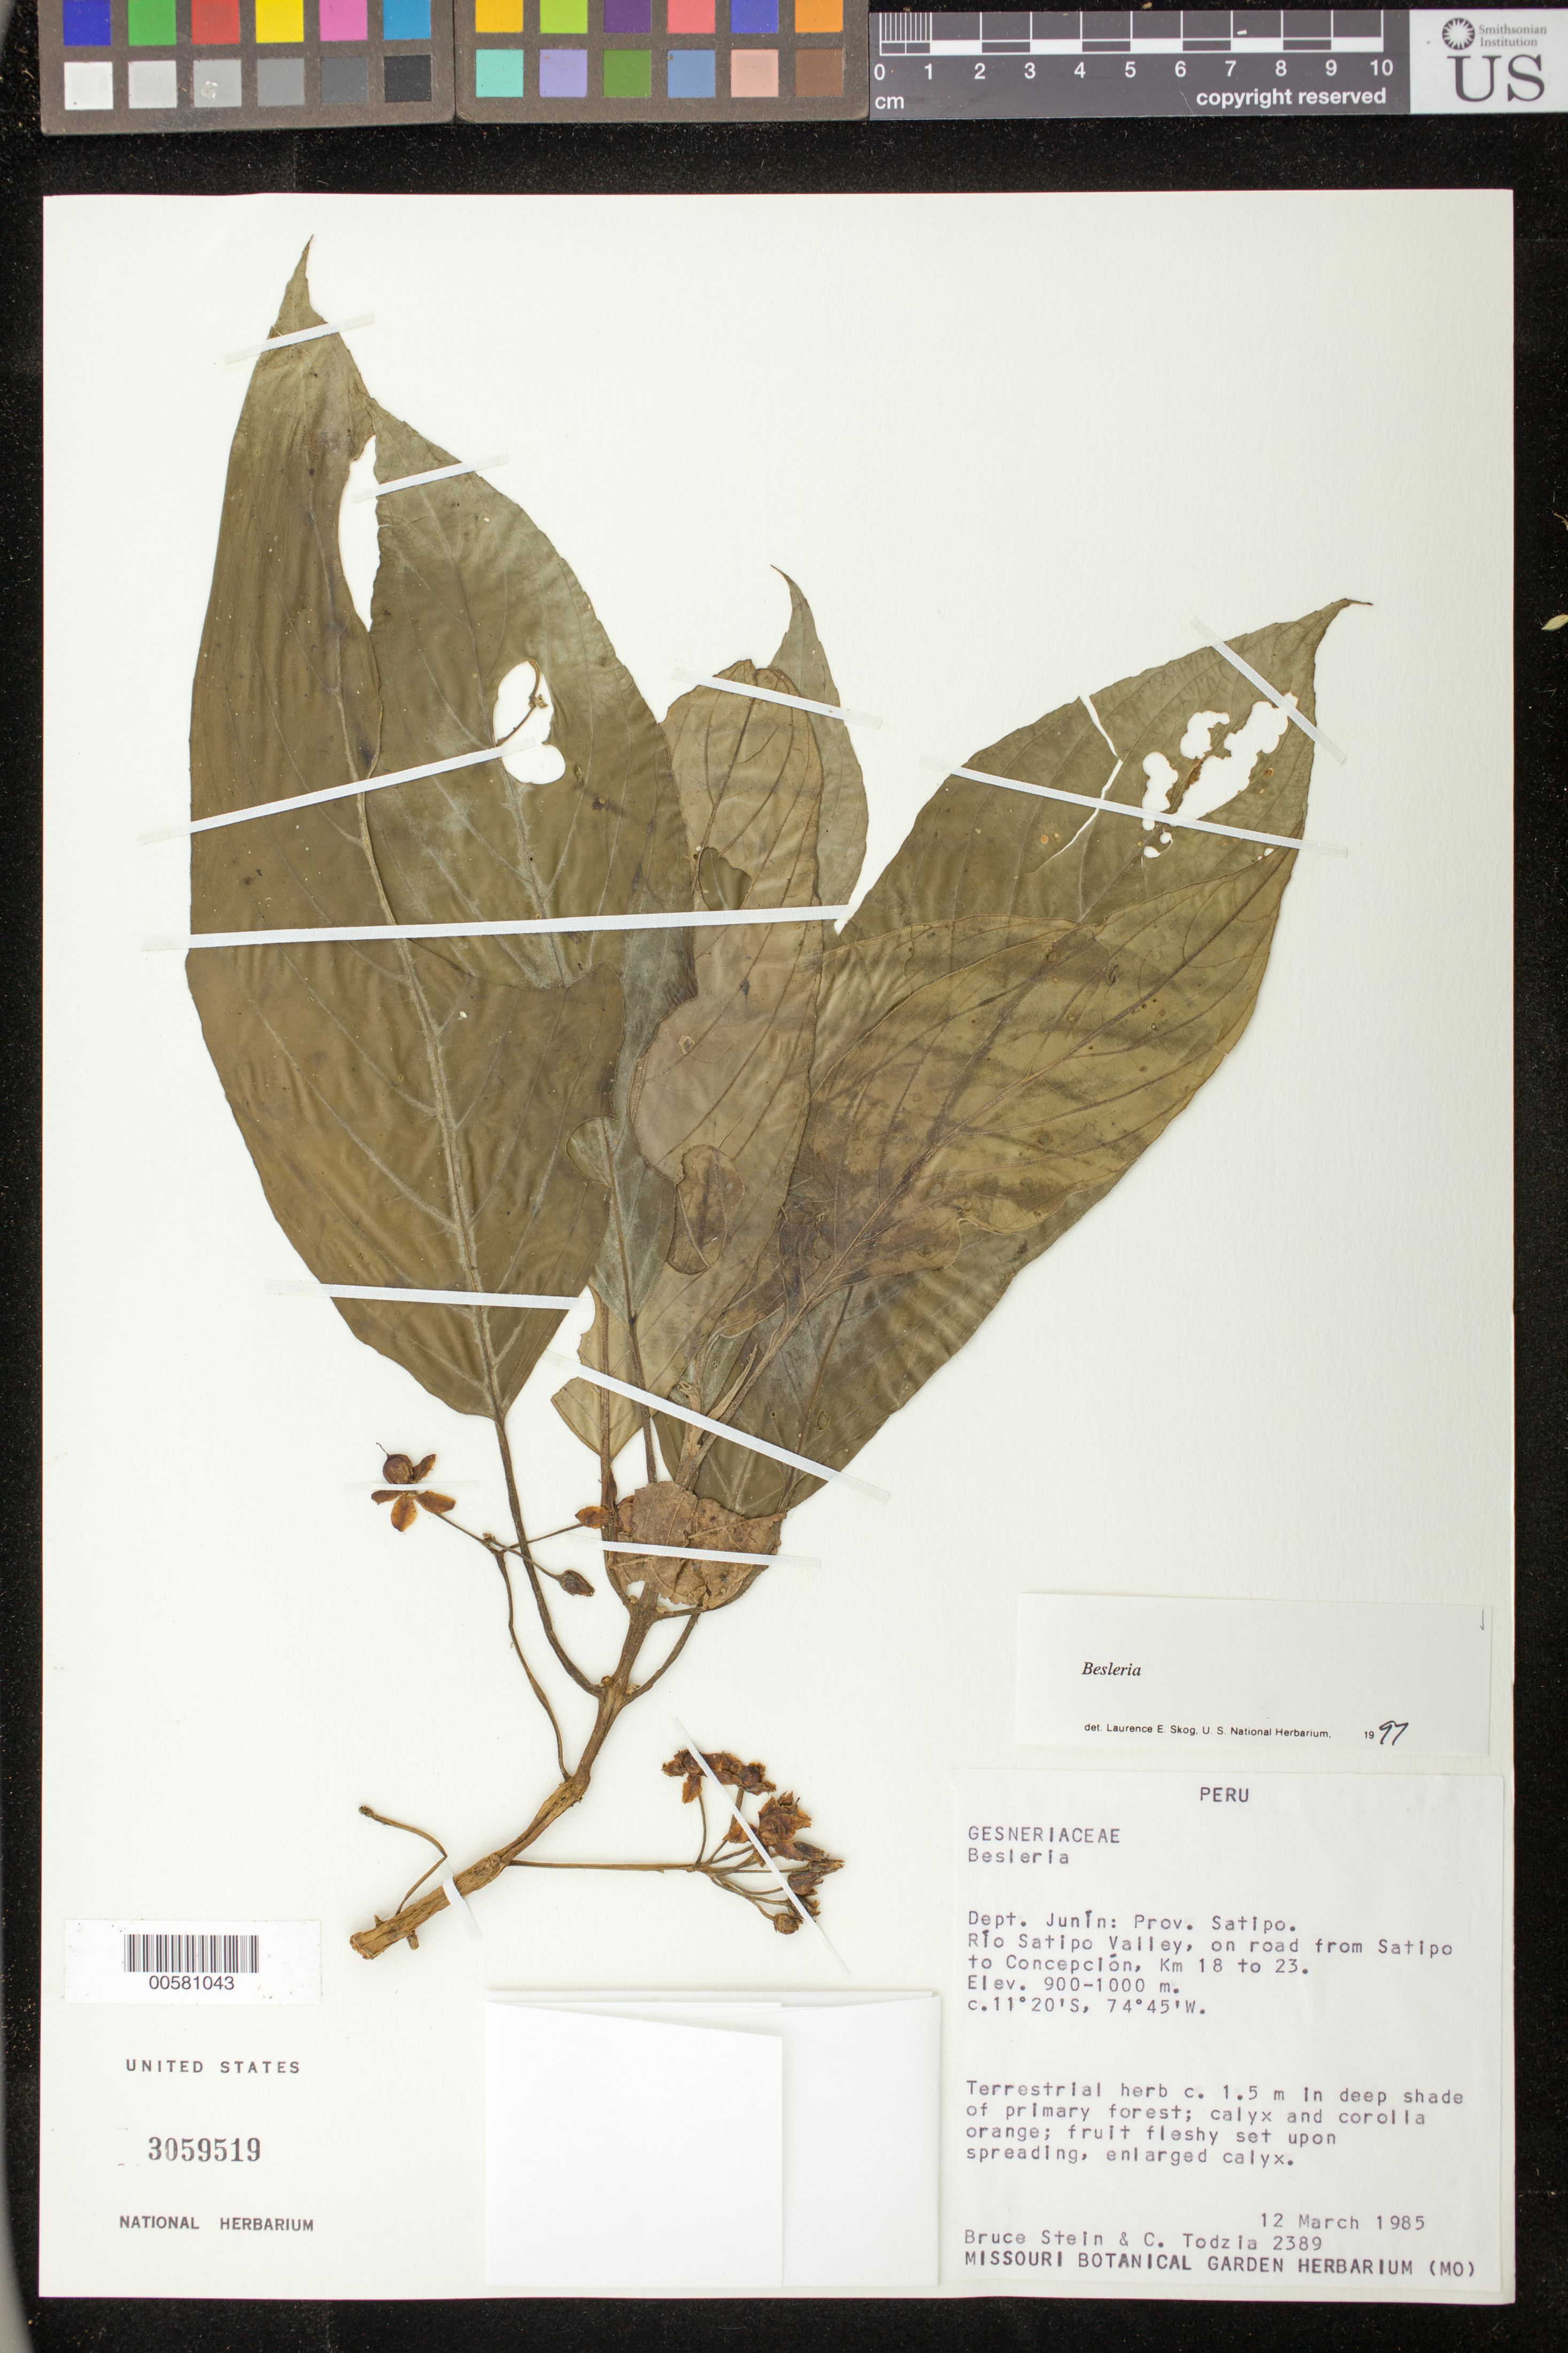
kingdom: Plantae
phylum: Tracheophyta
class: Magnoliopsida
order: Lamiales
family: Gesneriaceae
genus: Besleria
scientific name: Besleria sp.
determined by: Skog, Laurence E.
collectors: B. A. Stein & C. A. Todzia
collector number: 2389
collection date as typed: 12 Mar 1985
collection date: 1985-03-12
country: Peru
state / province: Junín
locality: Prov. Satipo; Río Satipo Valley, on road from Satipo to Concepción, Km 18 to 23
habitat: In deep shade of primary forest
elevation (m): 900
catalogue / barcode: US 3059519